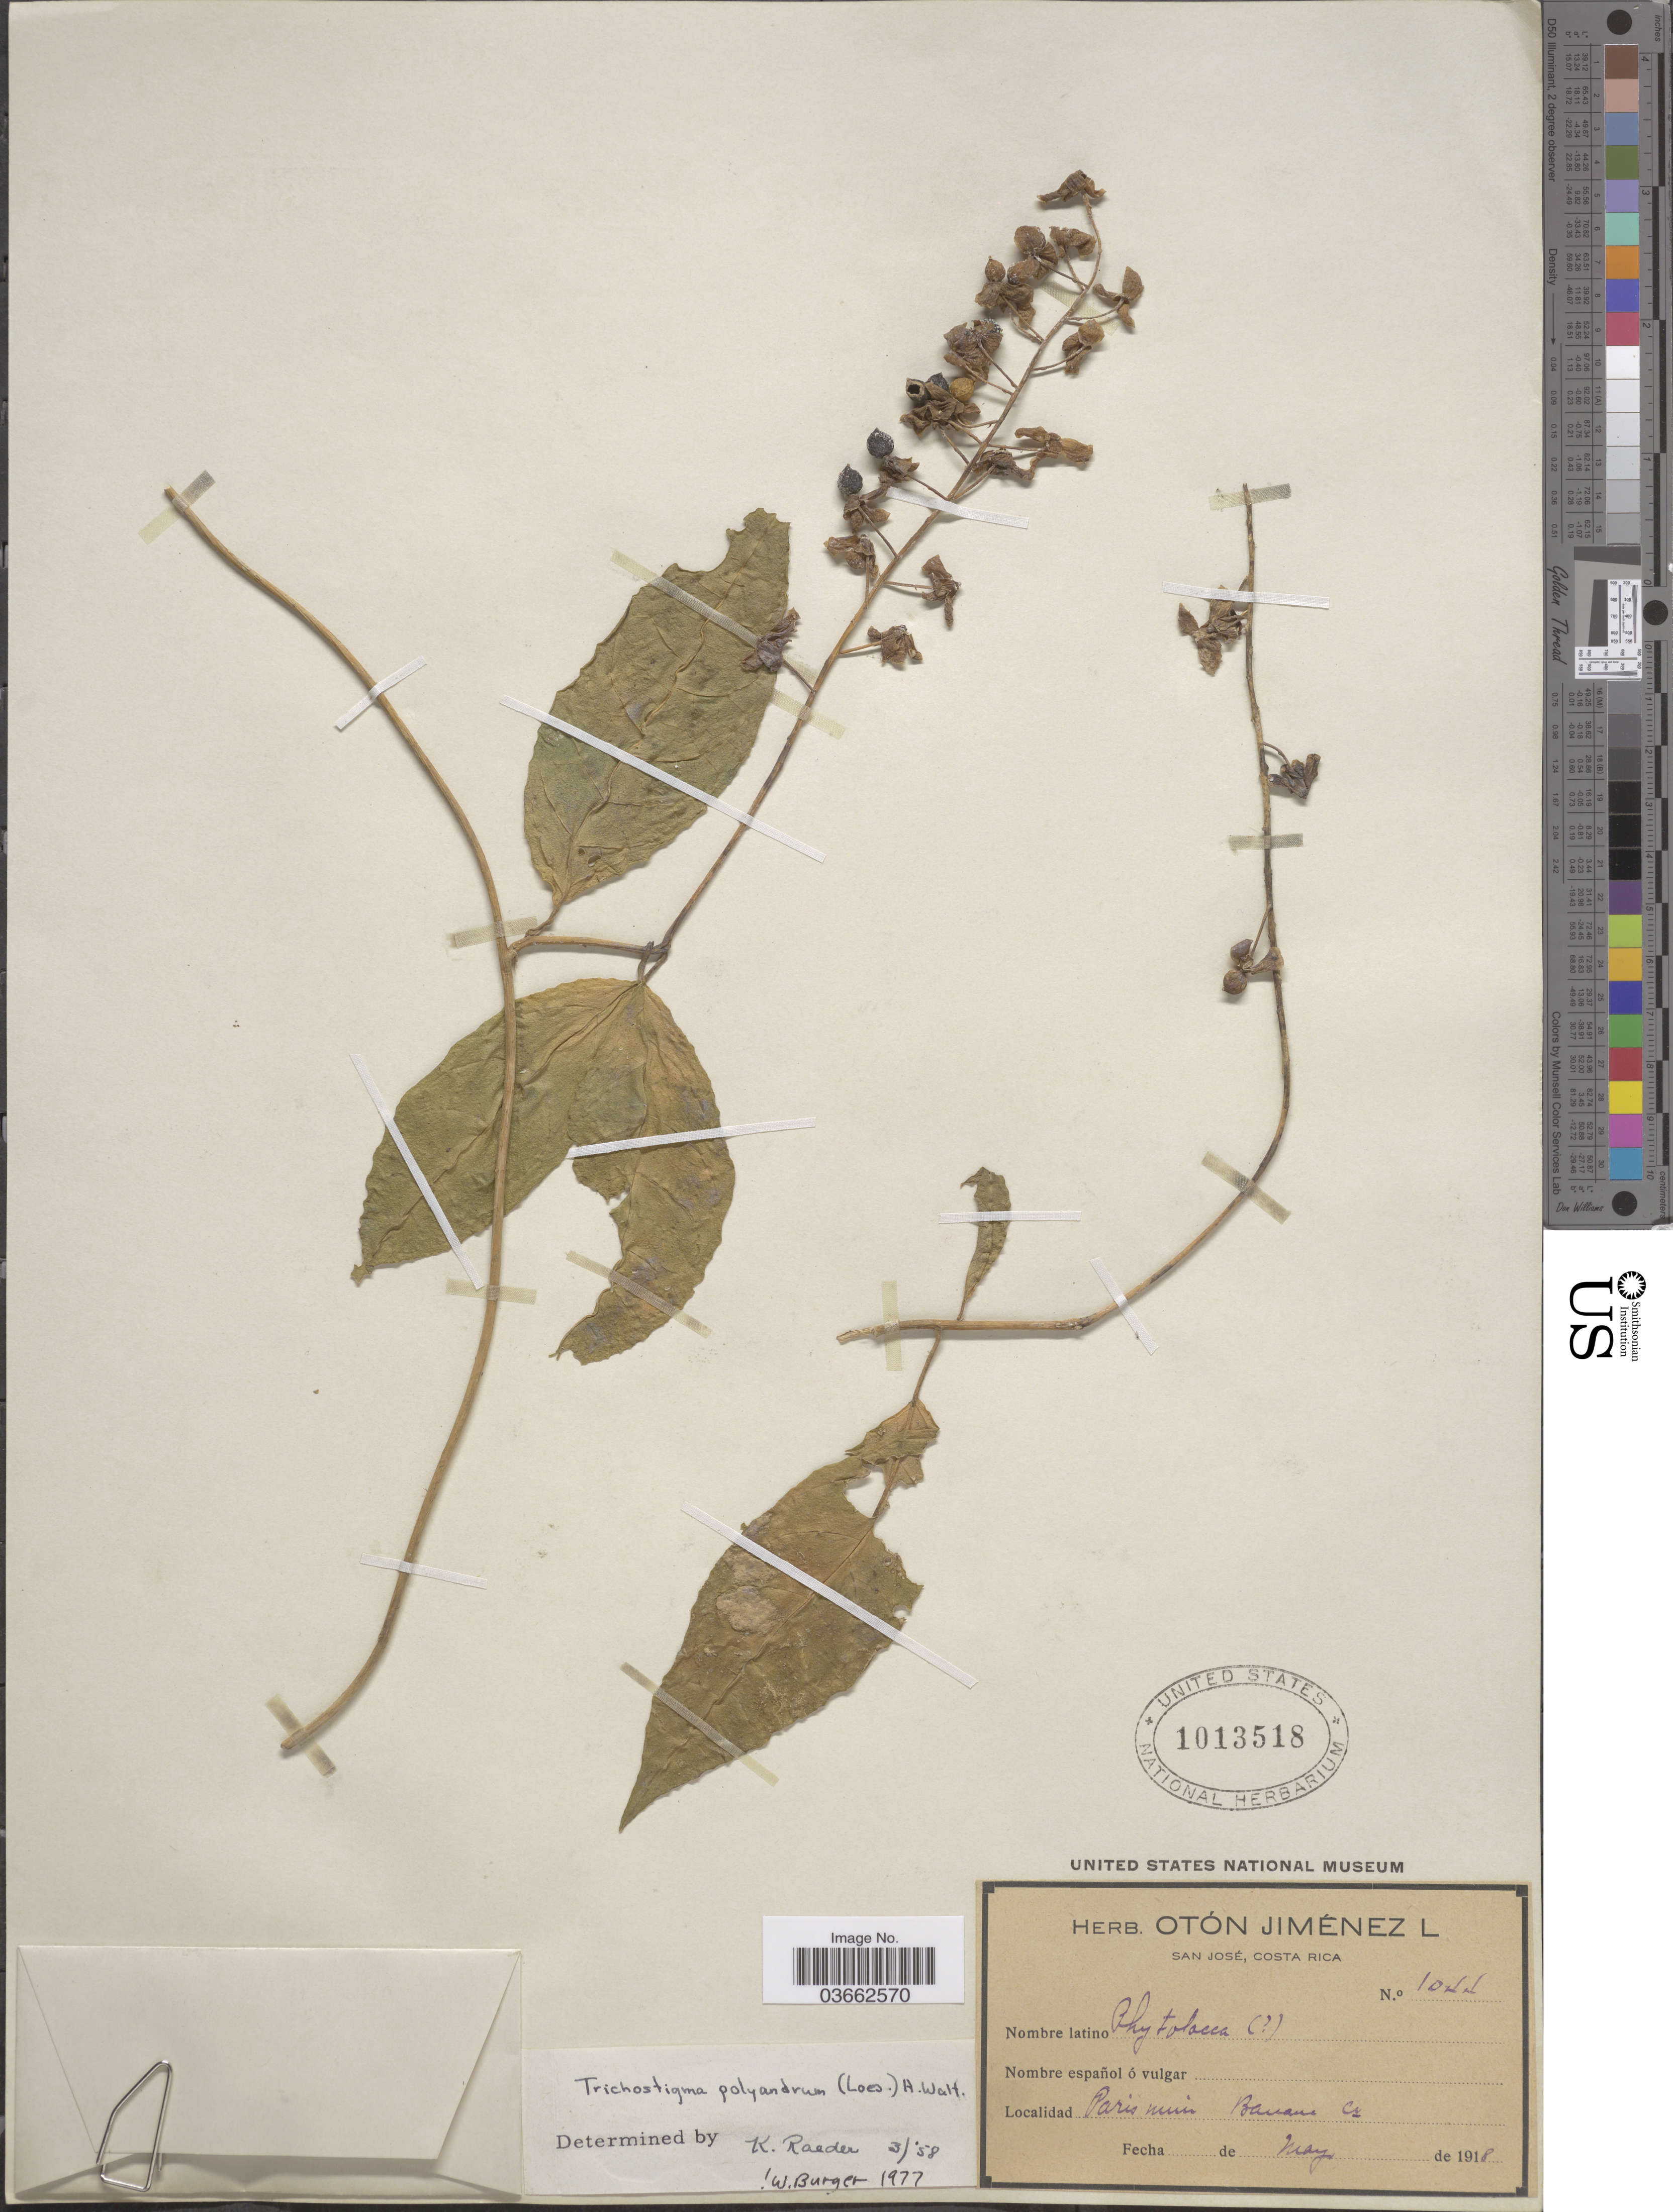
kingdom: Plantae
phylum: Tracheophyta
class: Magnoliopsida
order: Caryophyllales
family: Phytolaccaceae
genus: Trichostigma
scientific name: Trichostigma polyandrum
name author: (Loes.) H. Walter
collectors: ex herb. O. Jimenez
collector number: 1044*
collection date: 1918-05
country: Costa Rica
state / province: San José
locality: Parismina, Banana Co.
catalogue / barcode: US 1013518